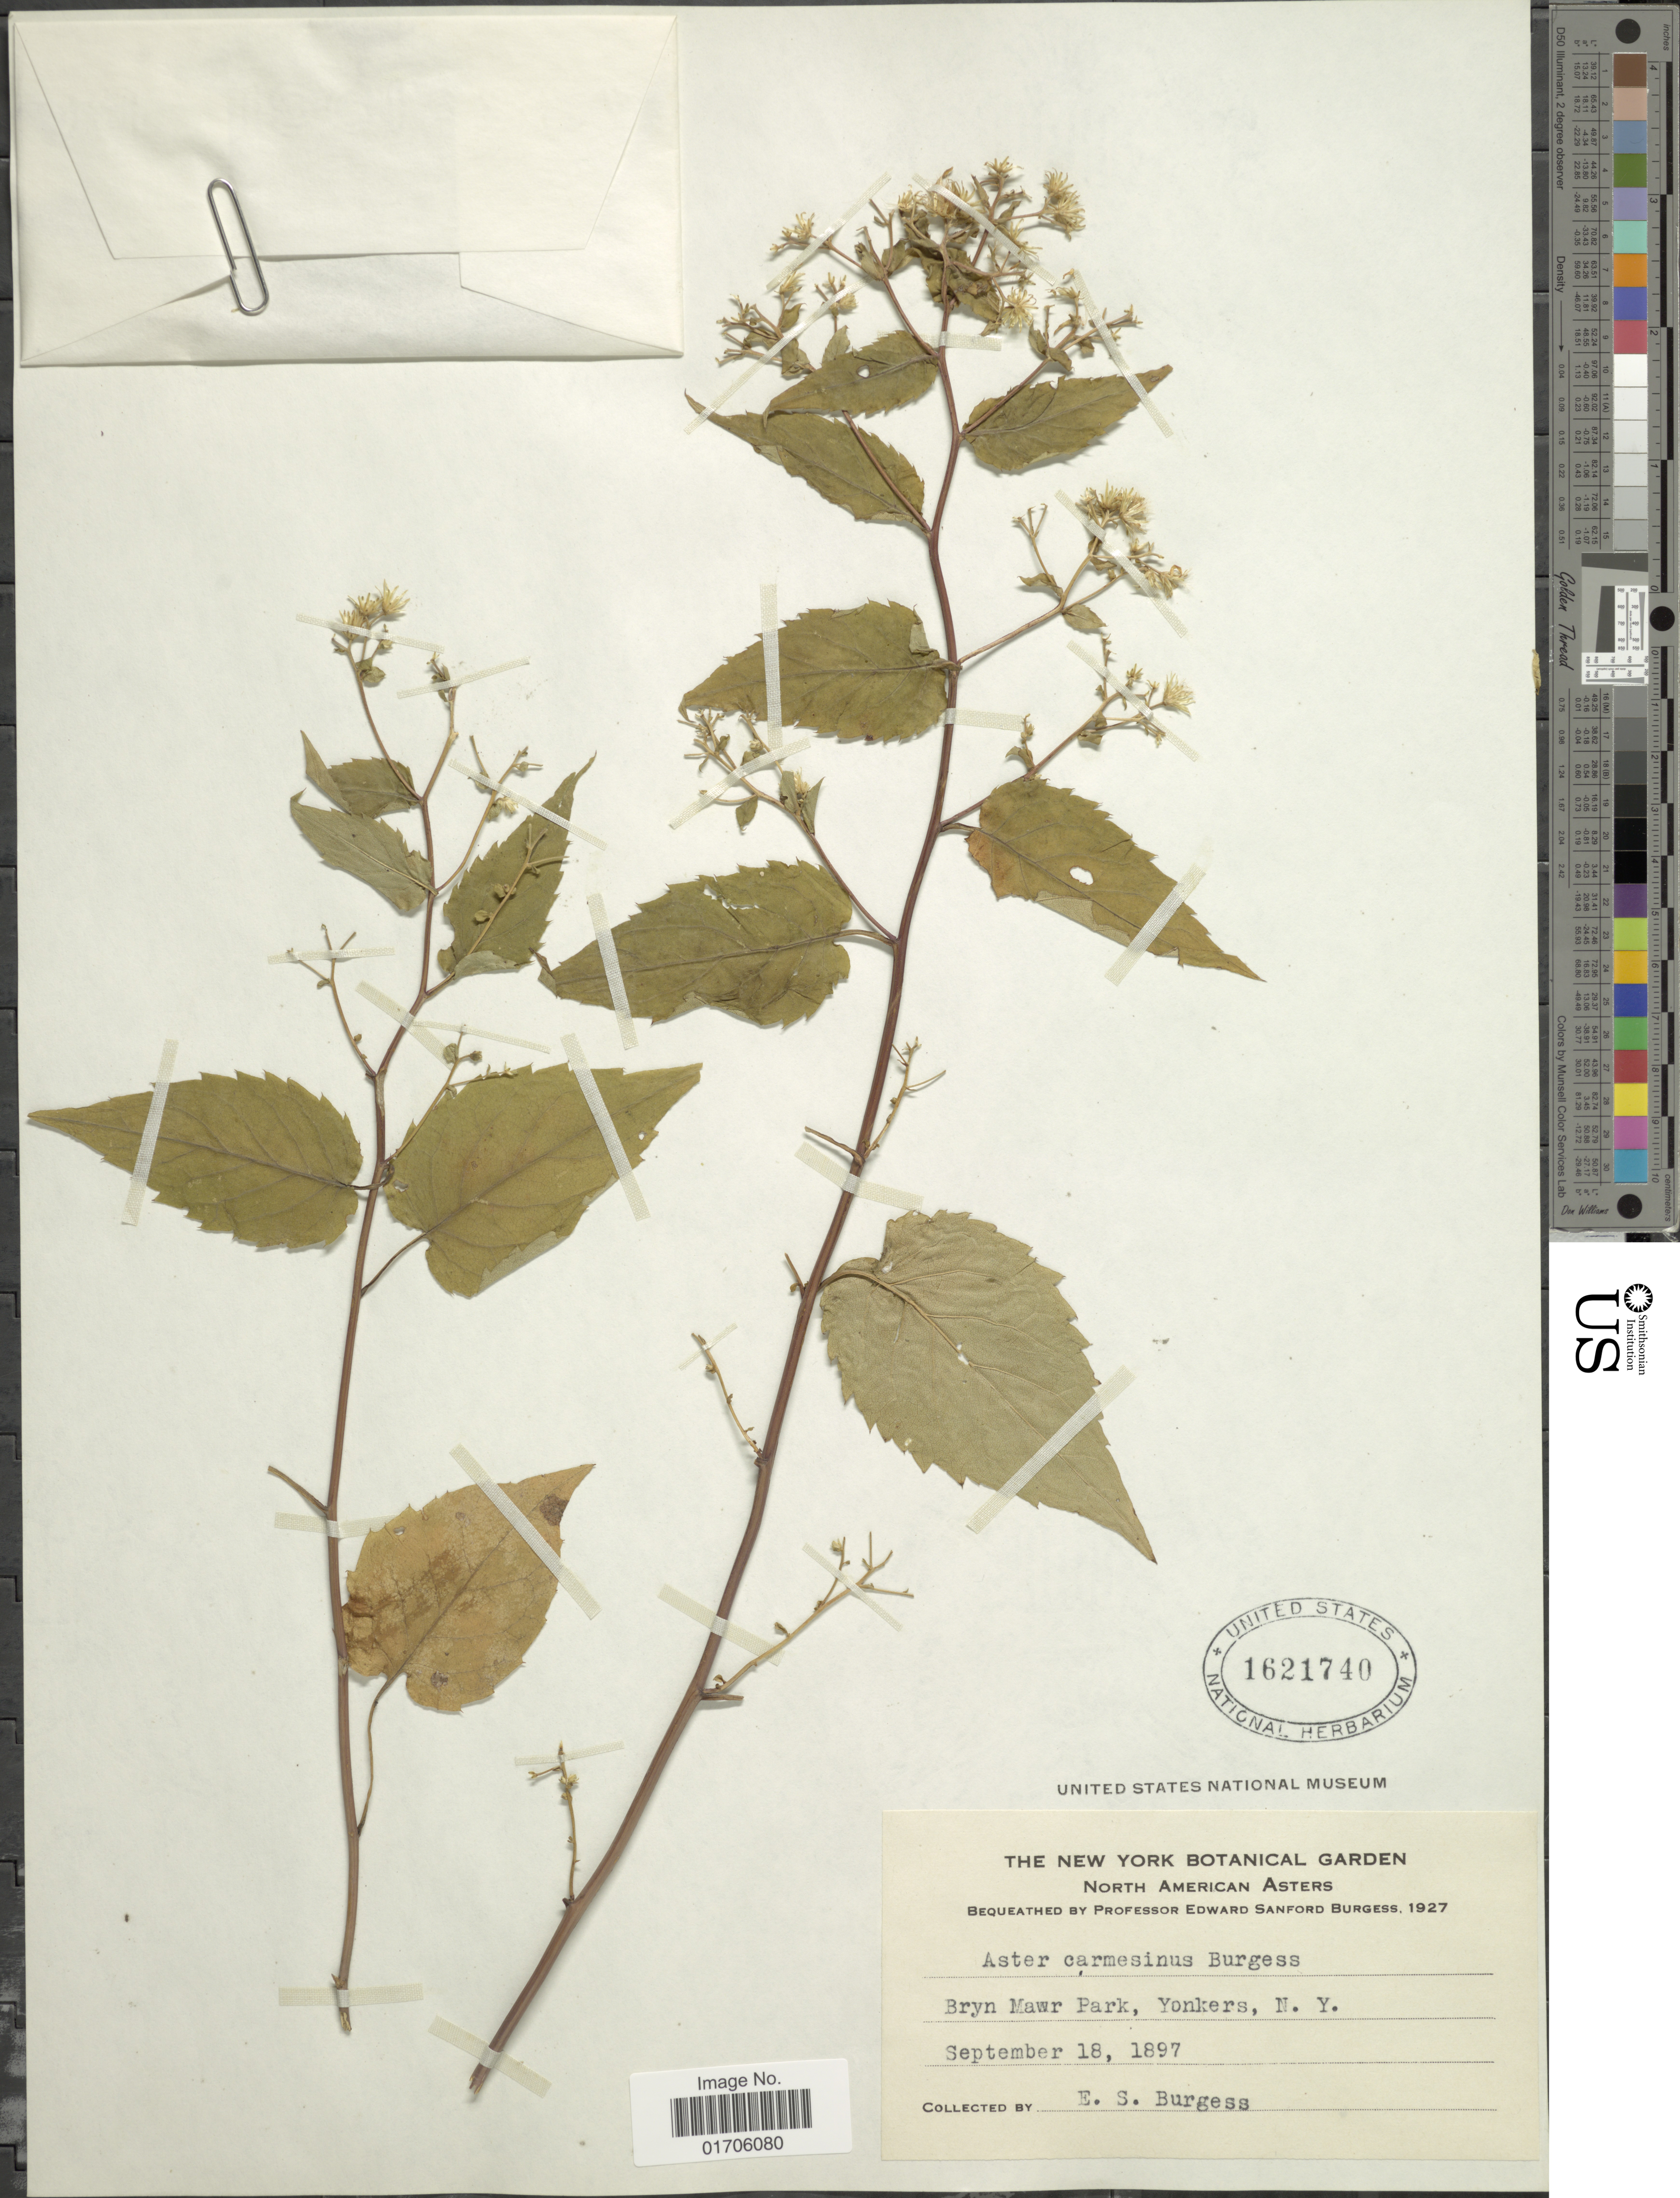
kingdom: Plantae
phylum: Tracheophyta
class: Magnoliopsida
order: Asterales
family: Asteraceae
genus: Aster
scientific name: Aster carmesinus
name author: E.S. Burgess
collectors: E. Burgess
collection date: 1897-09-18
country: United States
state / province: New York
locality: Bryn Mawr Park, Yonkers, N.Y.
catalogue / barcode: US 1621740